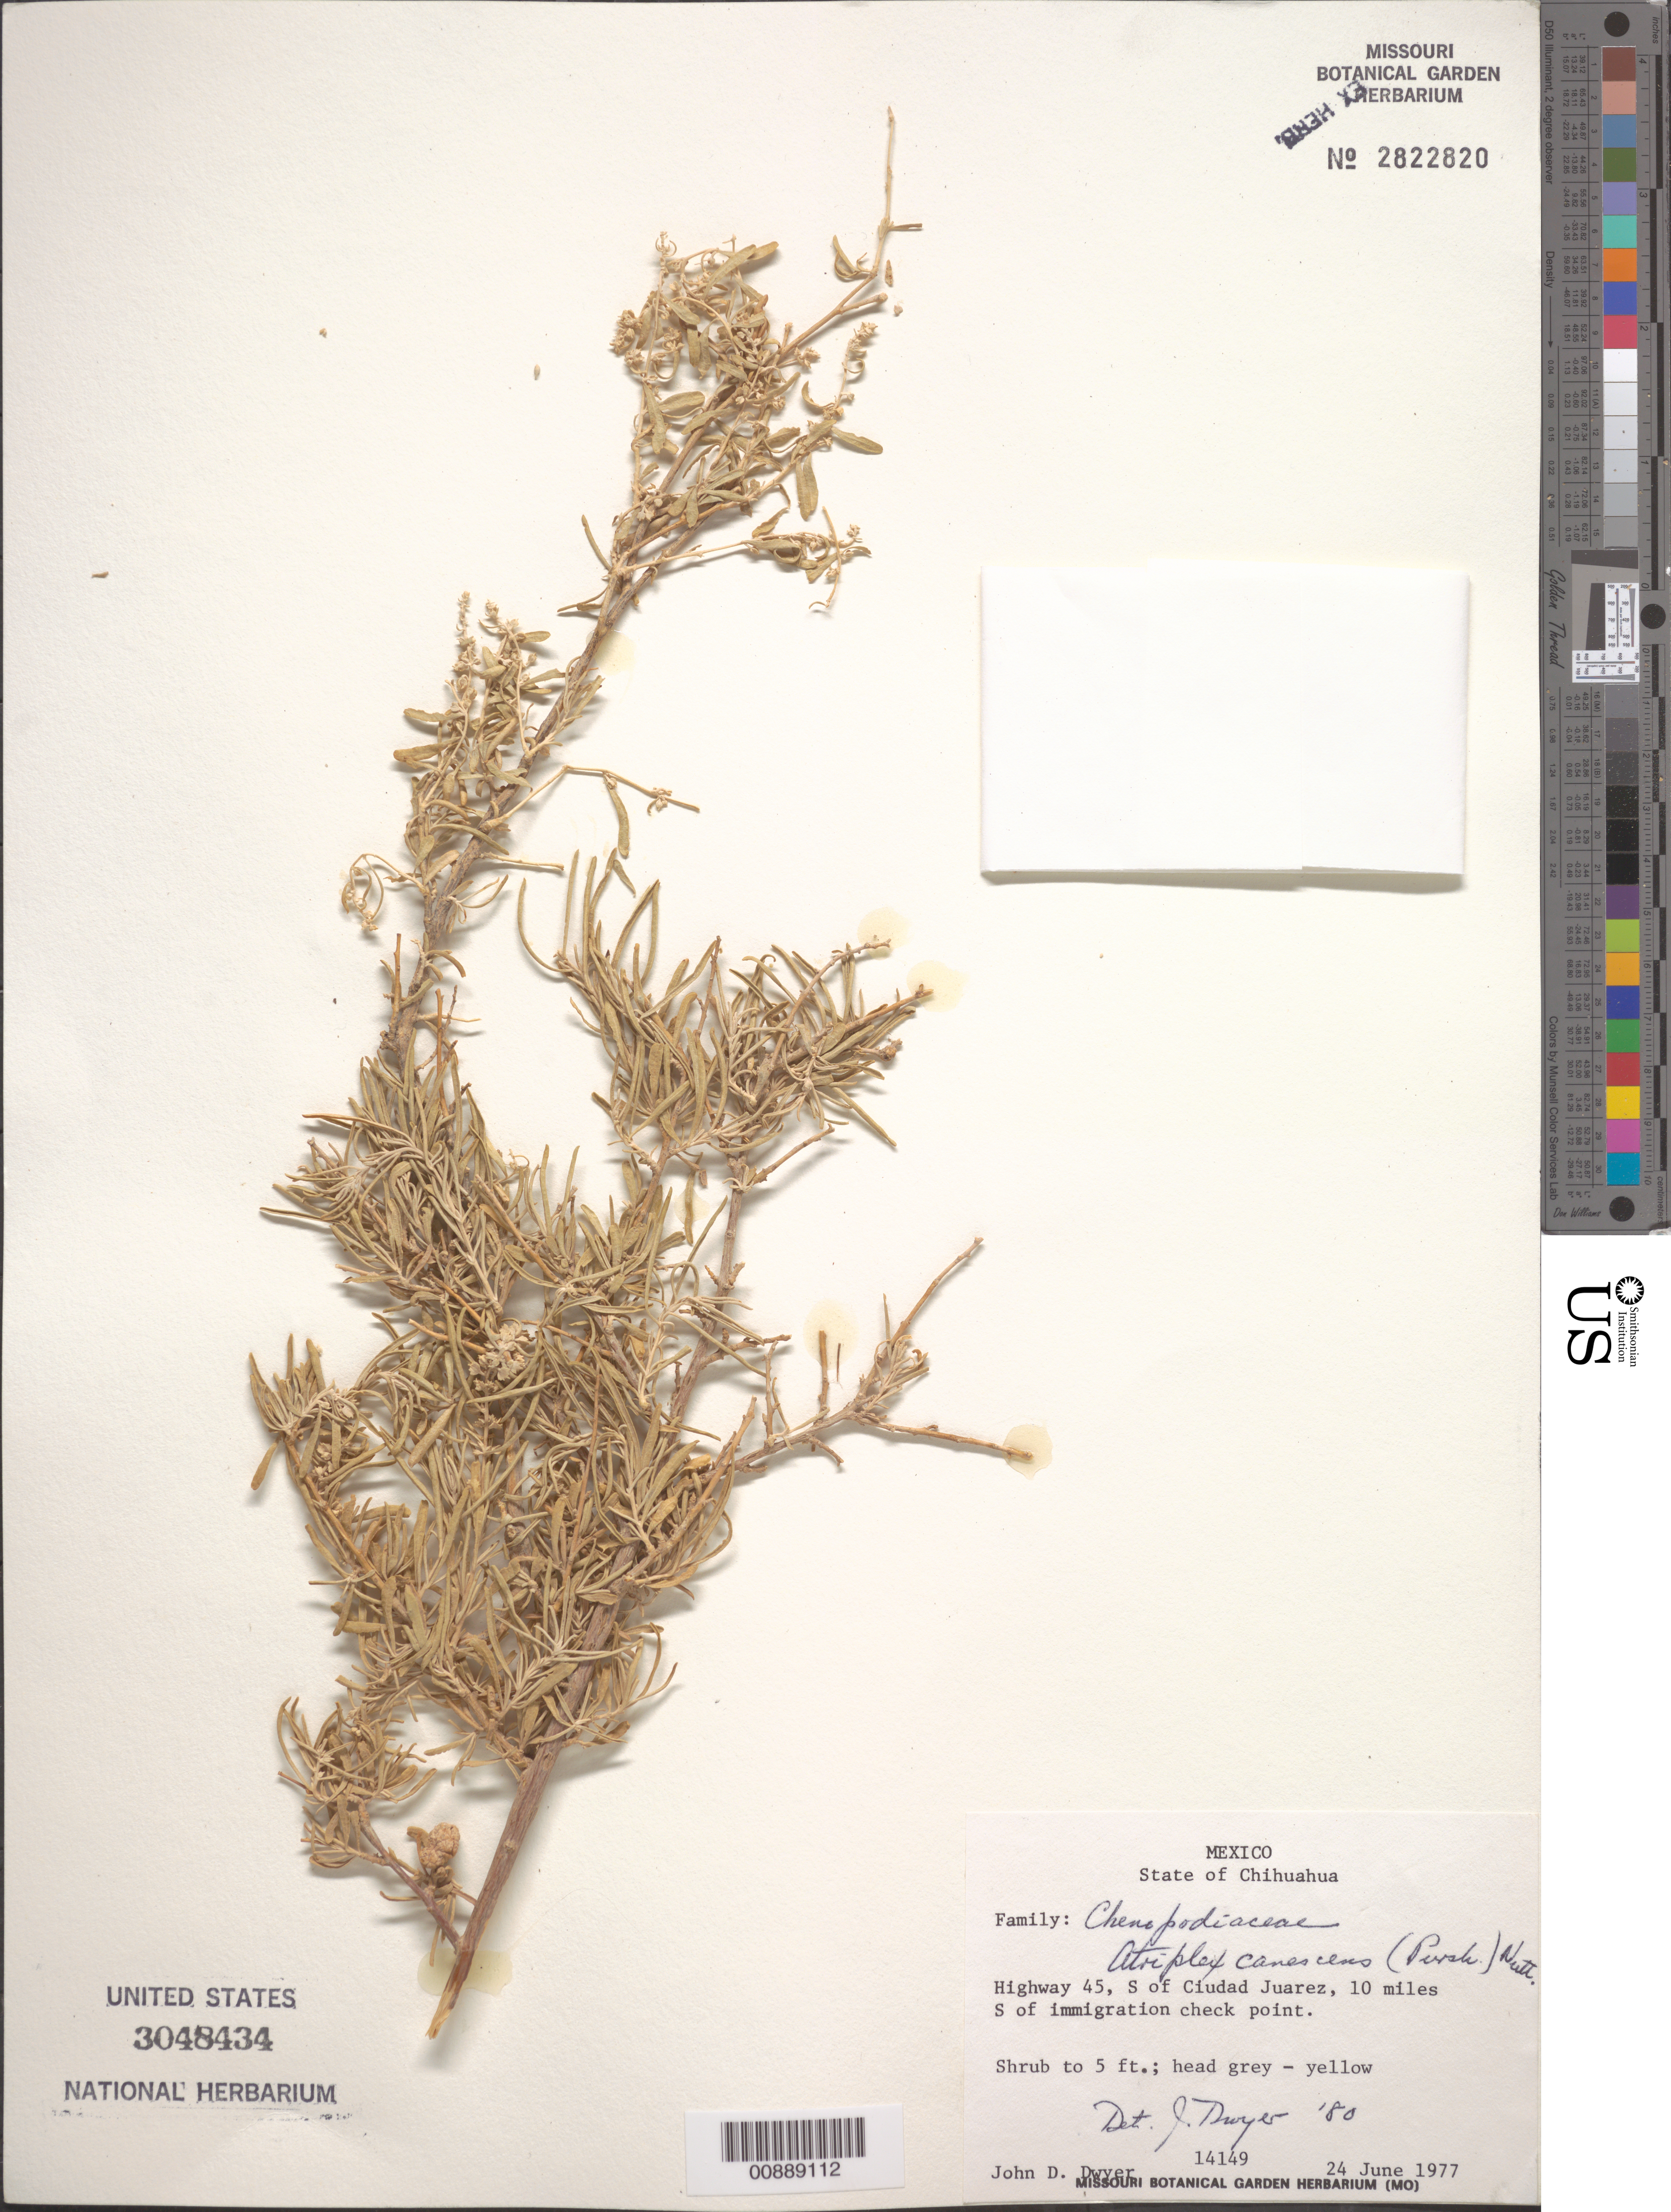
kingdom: Plantae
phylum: Tracheophyta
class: Magnoliopsida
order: Caryophyllales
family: Amaranthaceae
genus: Atriplex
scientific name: Atriplex canescens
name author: (Pursh) Nutt.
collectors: J. D. Dwyer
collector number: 14149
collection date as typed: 24 Jun 1977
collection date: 1977-06-24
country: Mexico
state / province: Chihuahua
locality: Highway 45, S of Ciudad Juárez, 10 miles S of immigration check point.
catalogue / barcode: US 3048434